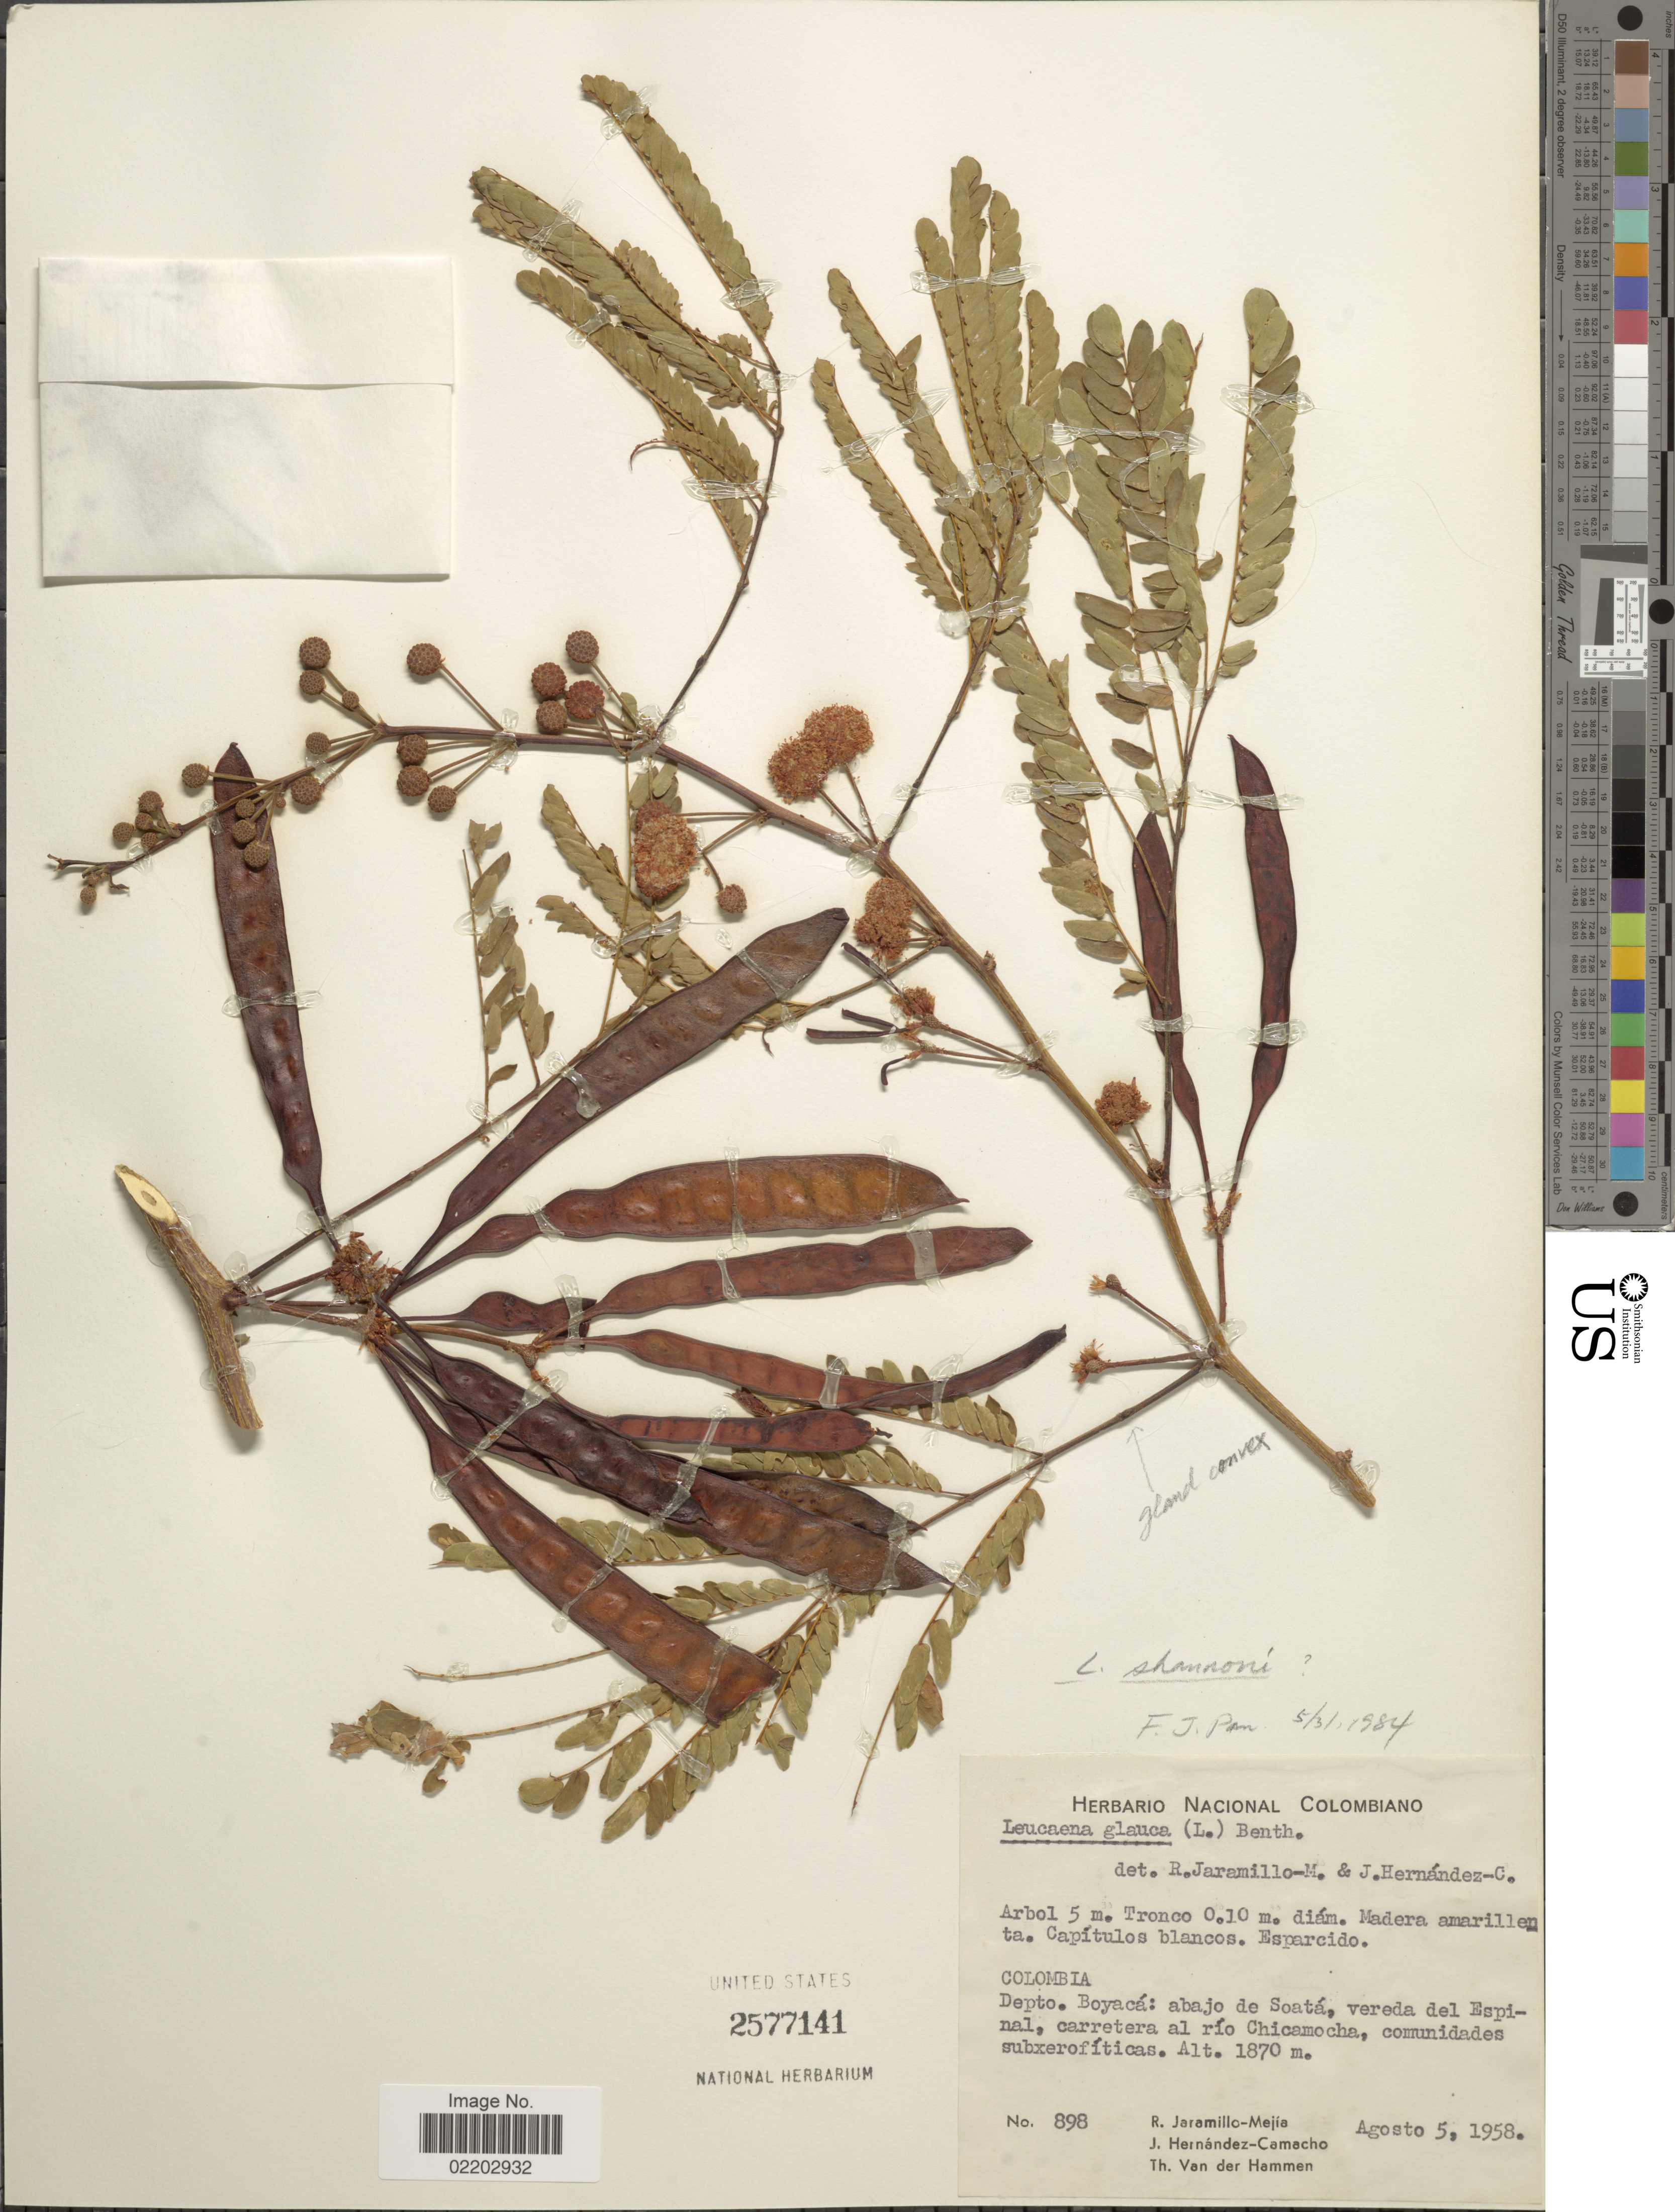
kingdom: Plantae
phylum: Tracheophyta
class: Magnoliopsida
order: Fabales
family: Fabaceae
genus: Leucaena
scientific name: Leucaena leucocephala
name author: (Lam.) de Wit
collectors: R. Mejia, J. Hernandez Camacho & T. Hammen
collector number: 898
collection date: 1958-08-05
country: Colombia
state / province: Boyacá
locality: Abajo de Soatá, vereda del Espinal, carretera al río Chicamocha, comunidades subxerfíticas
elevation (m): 1870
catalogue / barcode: US 2577141